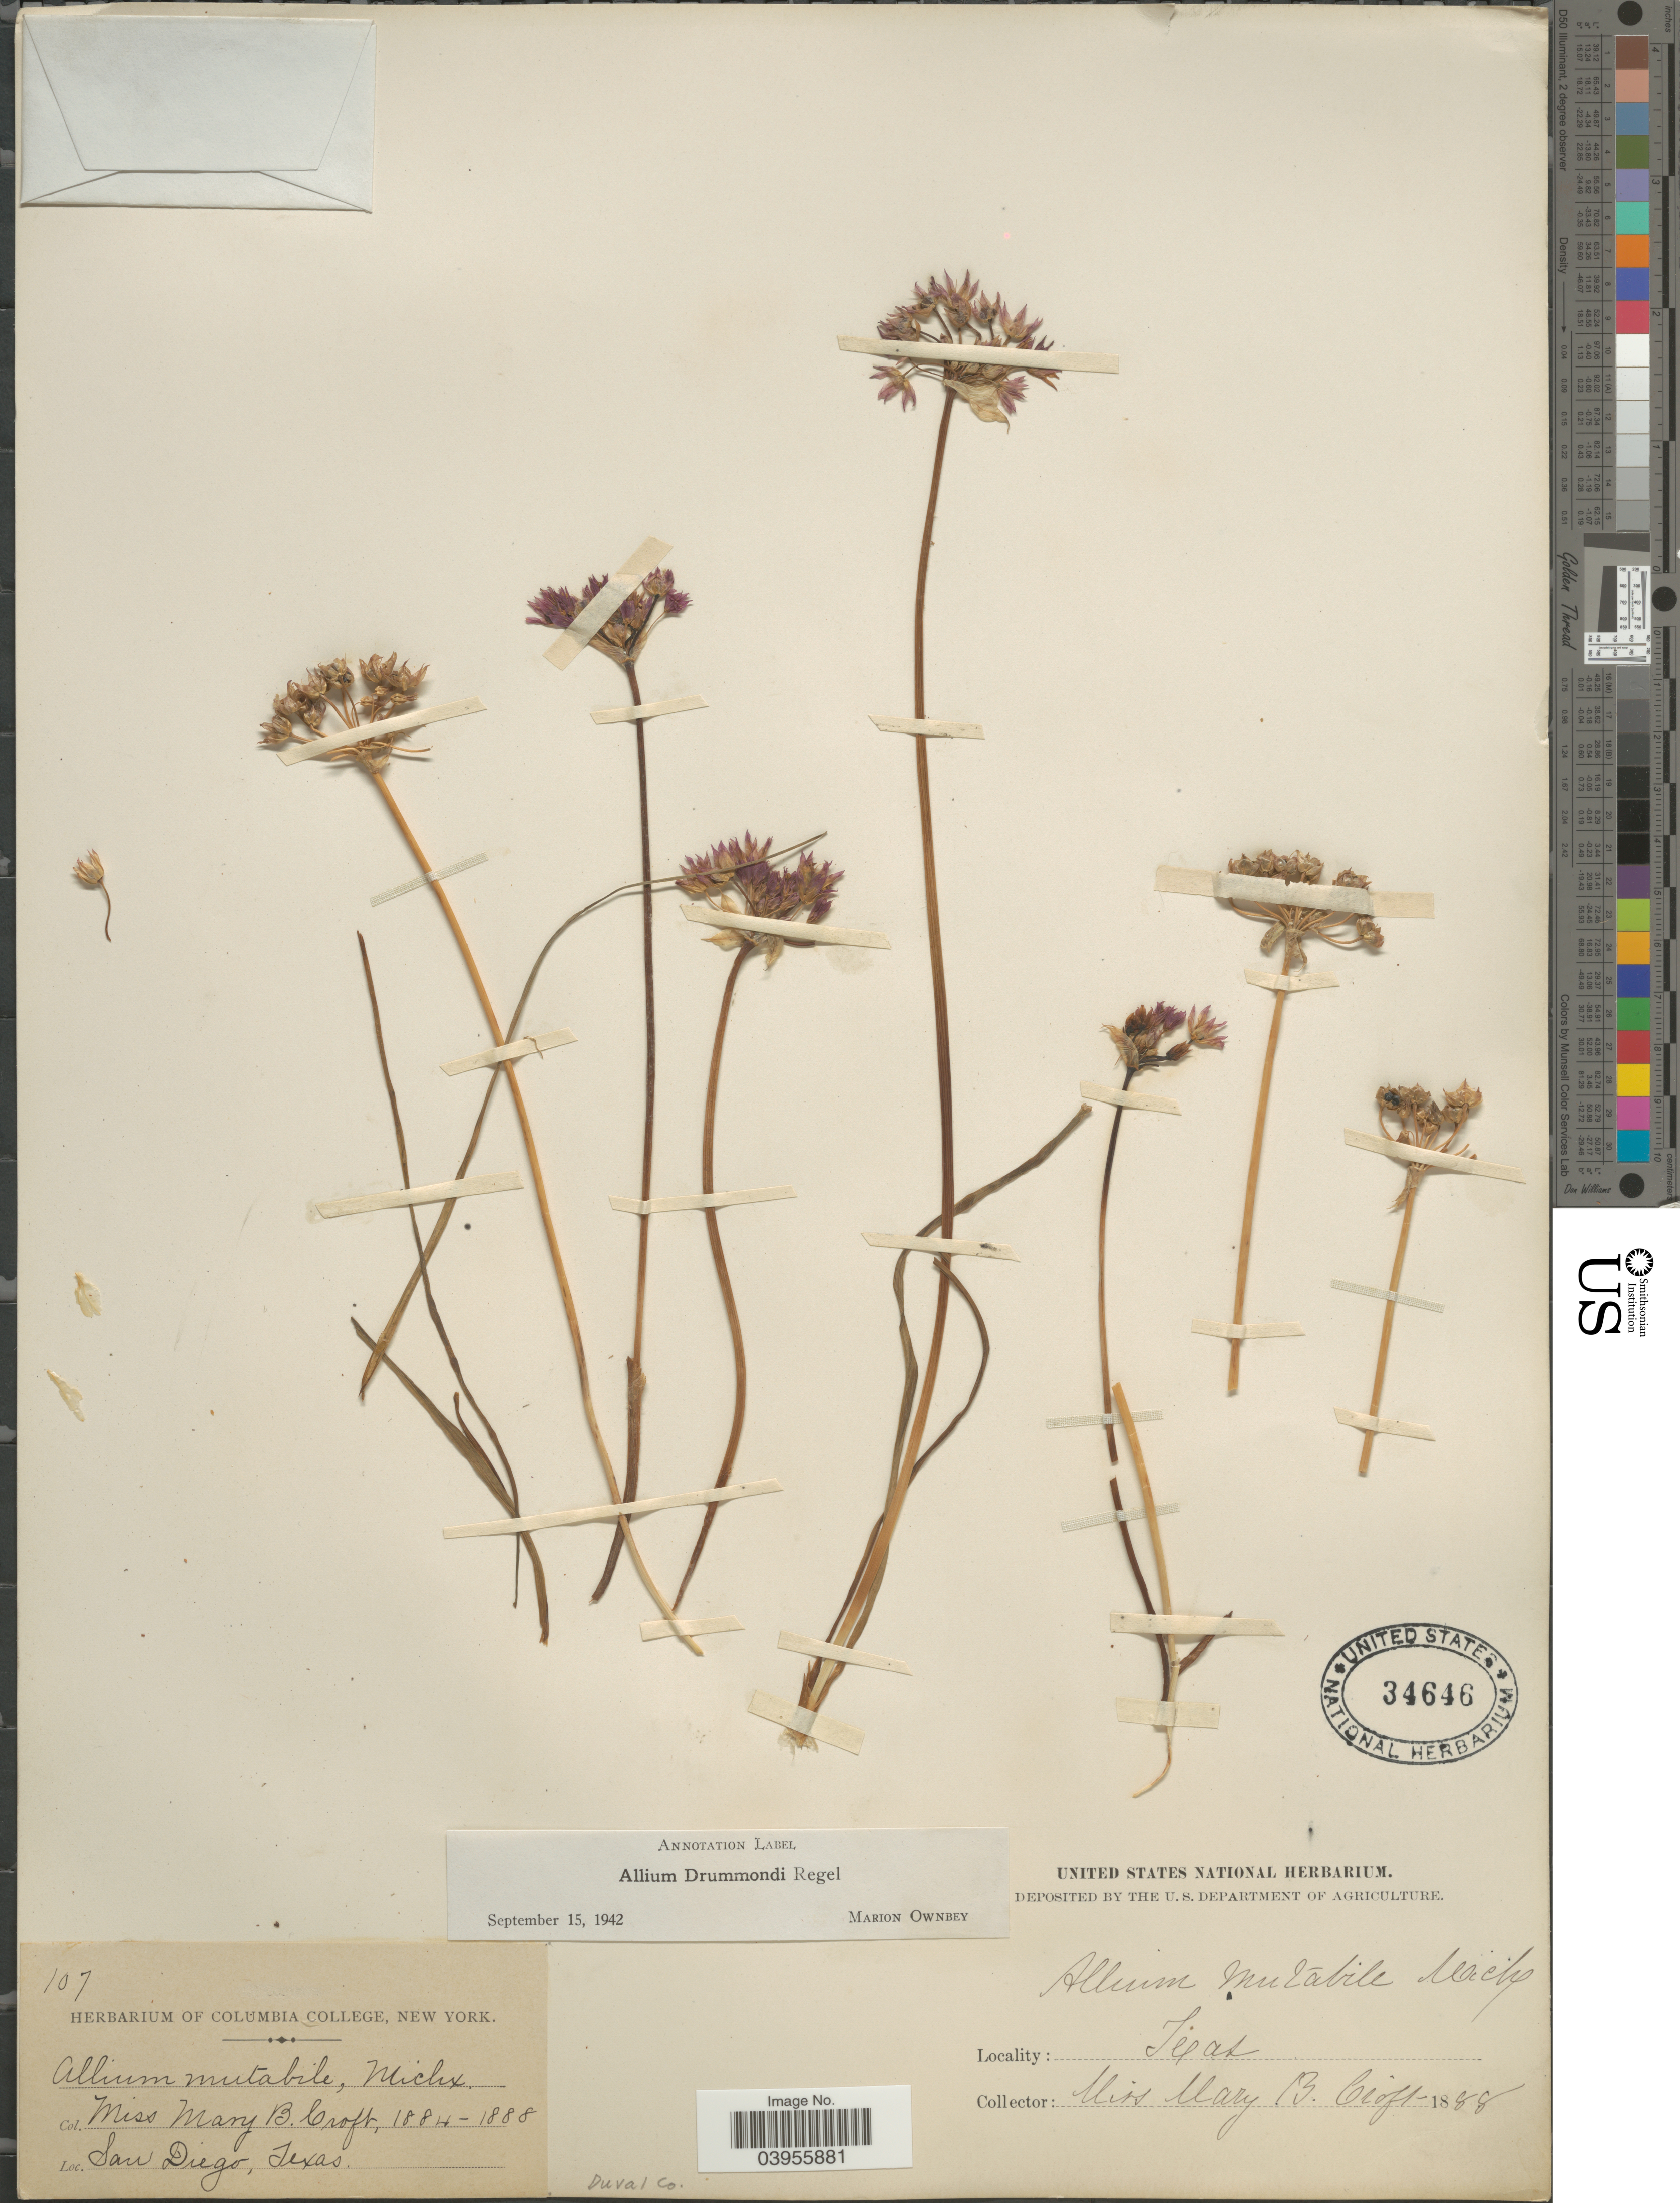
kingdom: Plantae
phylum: Tracheophyta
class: Liliopsida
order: Asparagales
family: Amaryllidaceae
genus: Allium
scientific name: Allium drummondii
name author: Regel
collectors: M. Croft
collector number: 107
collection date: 1884/1888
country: United States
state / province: Texas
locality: San Diego. Duval Co.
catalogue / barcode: US 34646